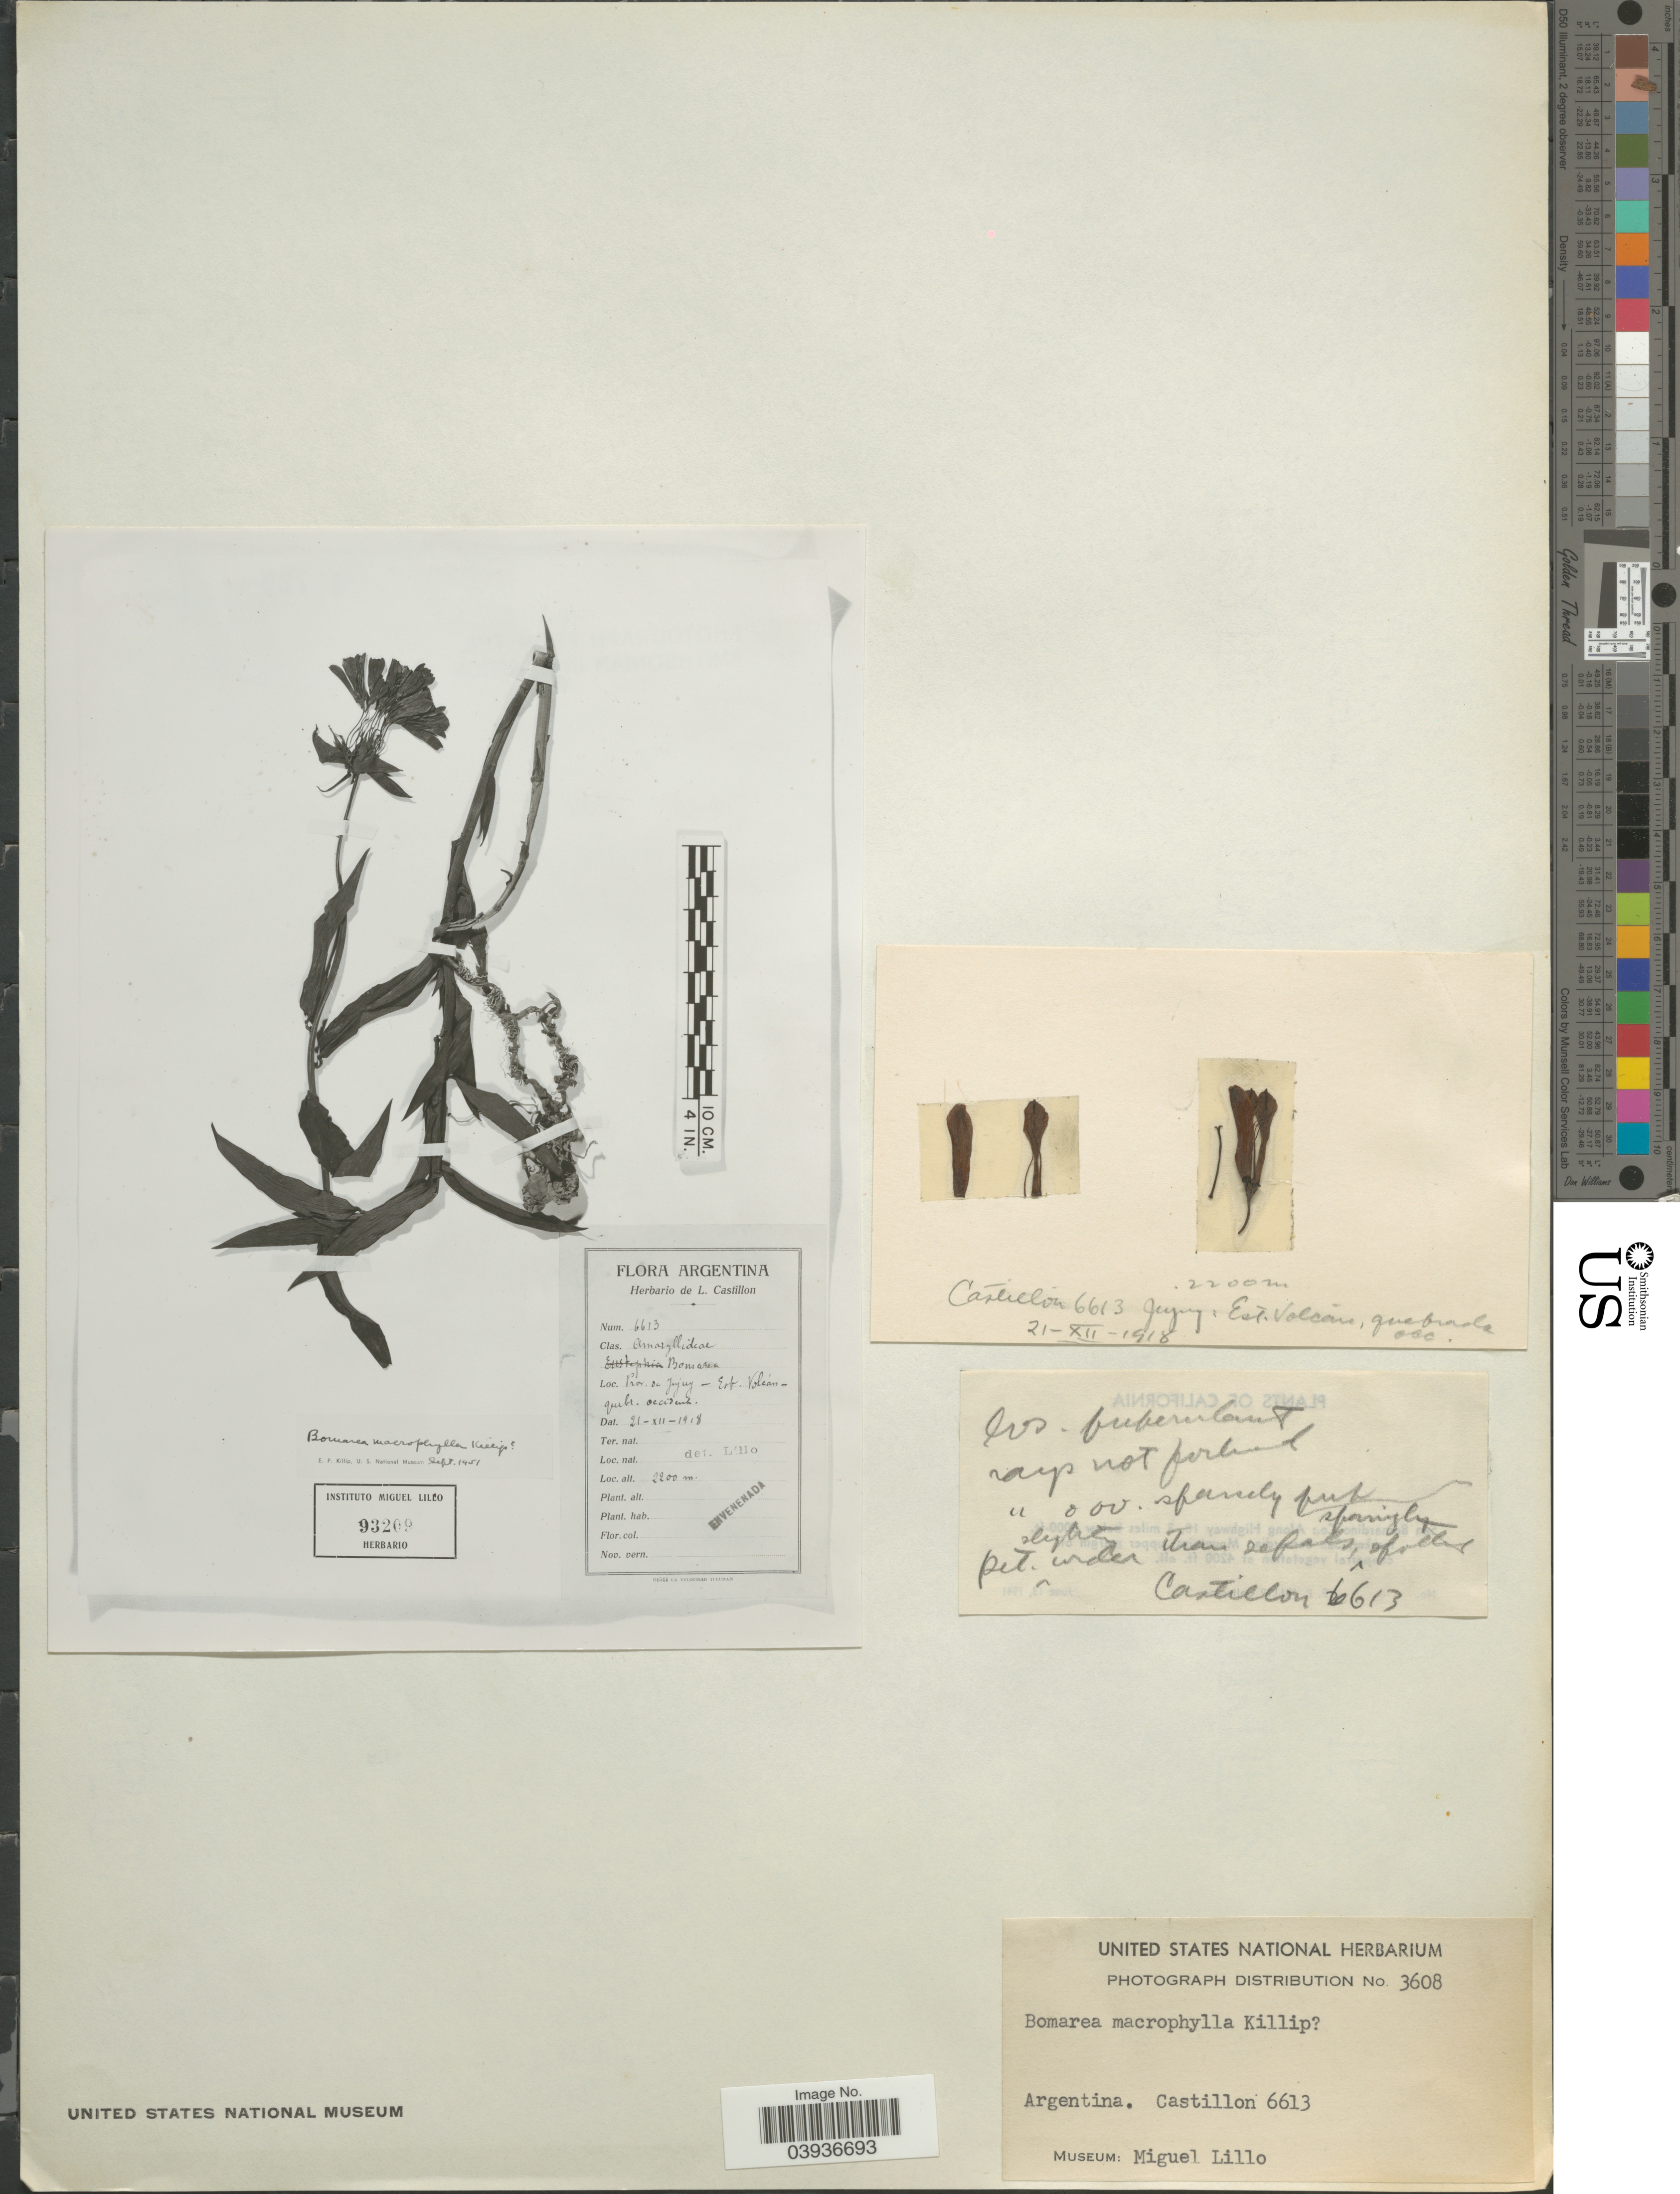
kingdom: Plantae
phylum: Tracheophyta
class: Liliopsida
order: Liliales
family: Alstroemeriaceae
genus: Bomarea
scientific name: Bomarea ovata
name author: (Cav.) Mirb.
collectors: L. Castillón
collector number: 6613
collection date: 1918-12-21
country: Argentina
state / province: Jujuy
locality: Est. Volcán-quebrada occident.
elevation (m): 2200